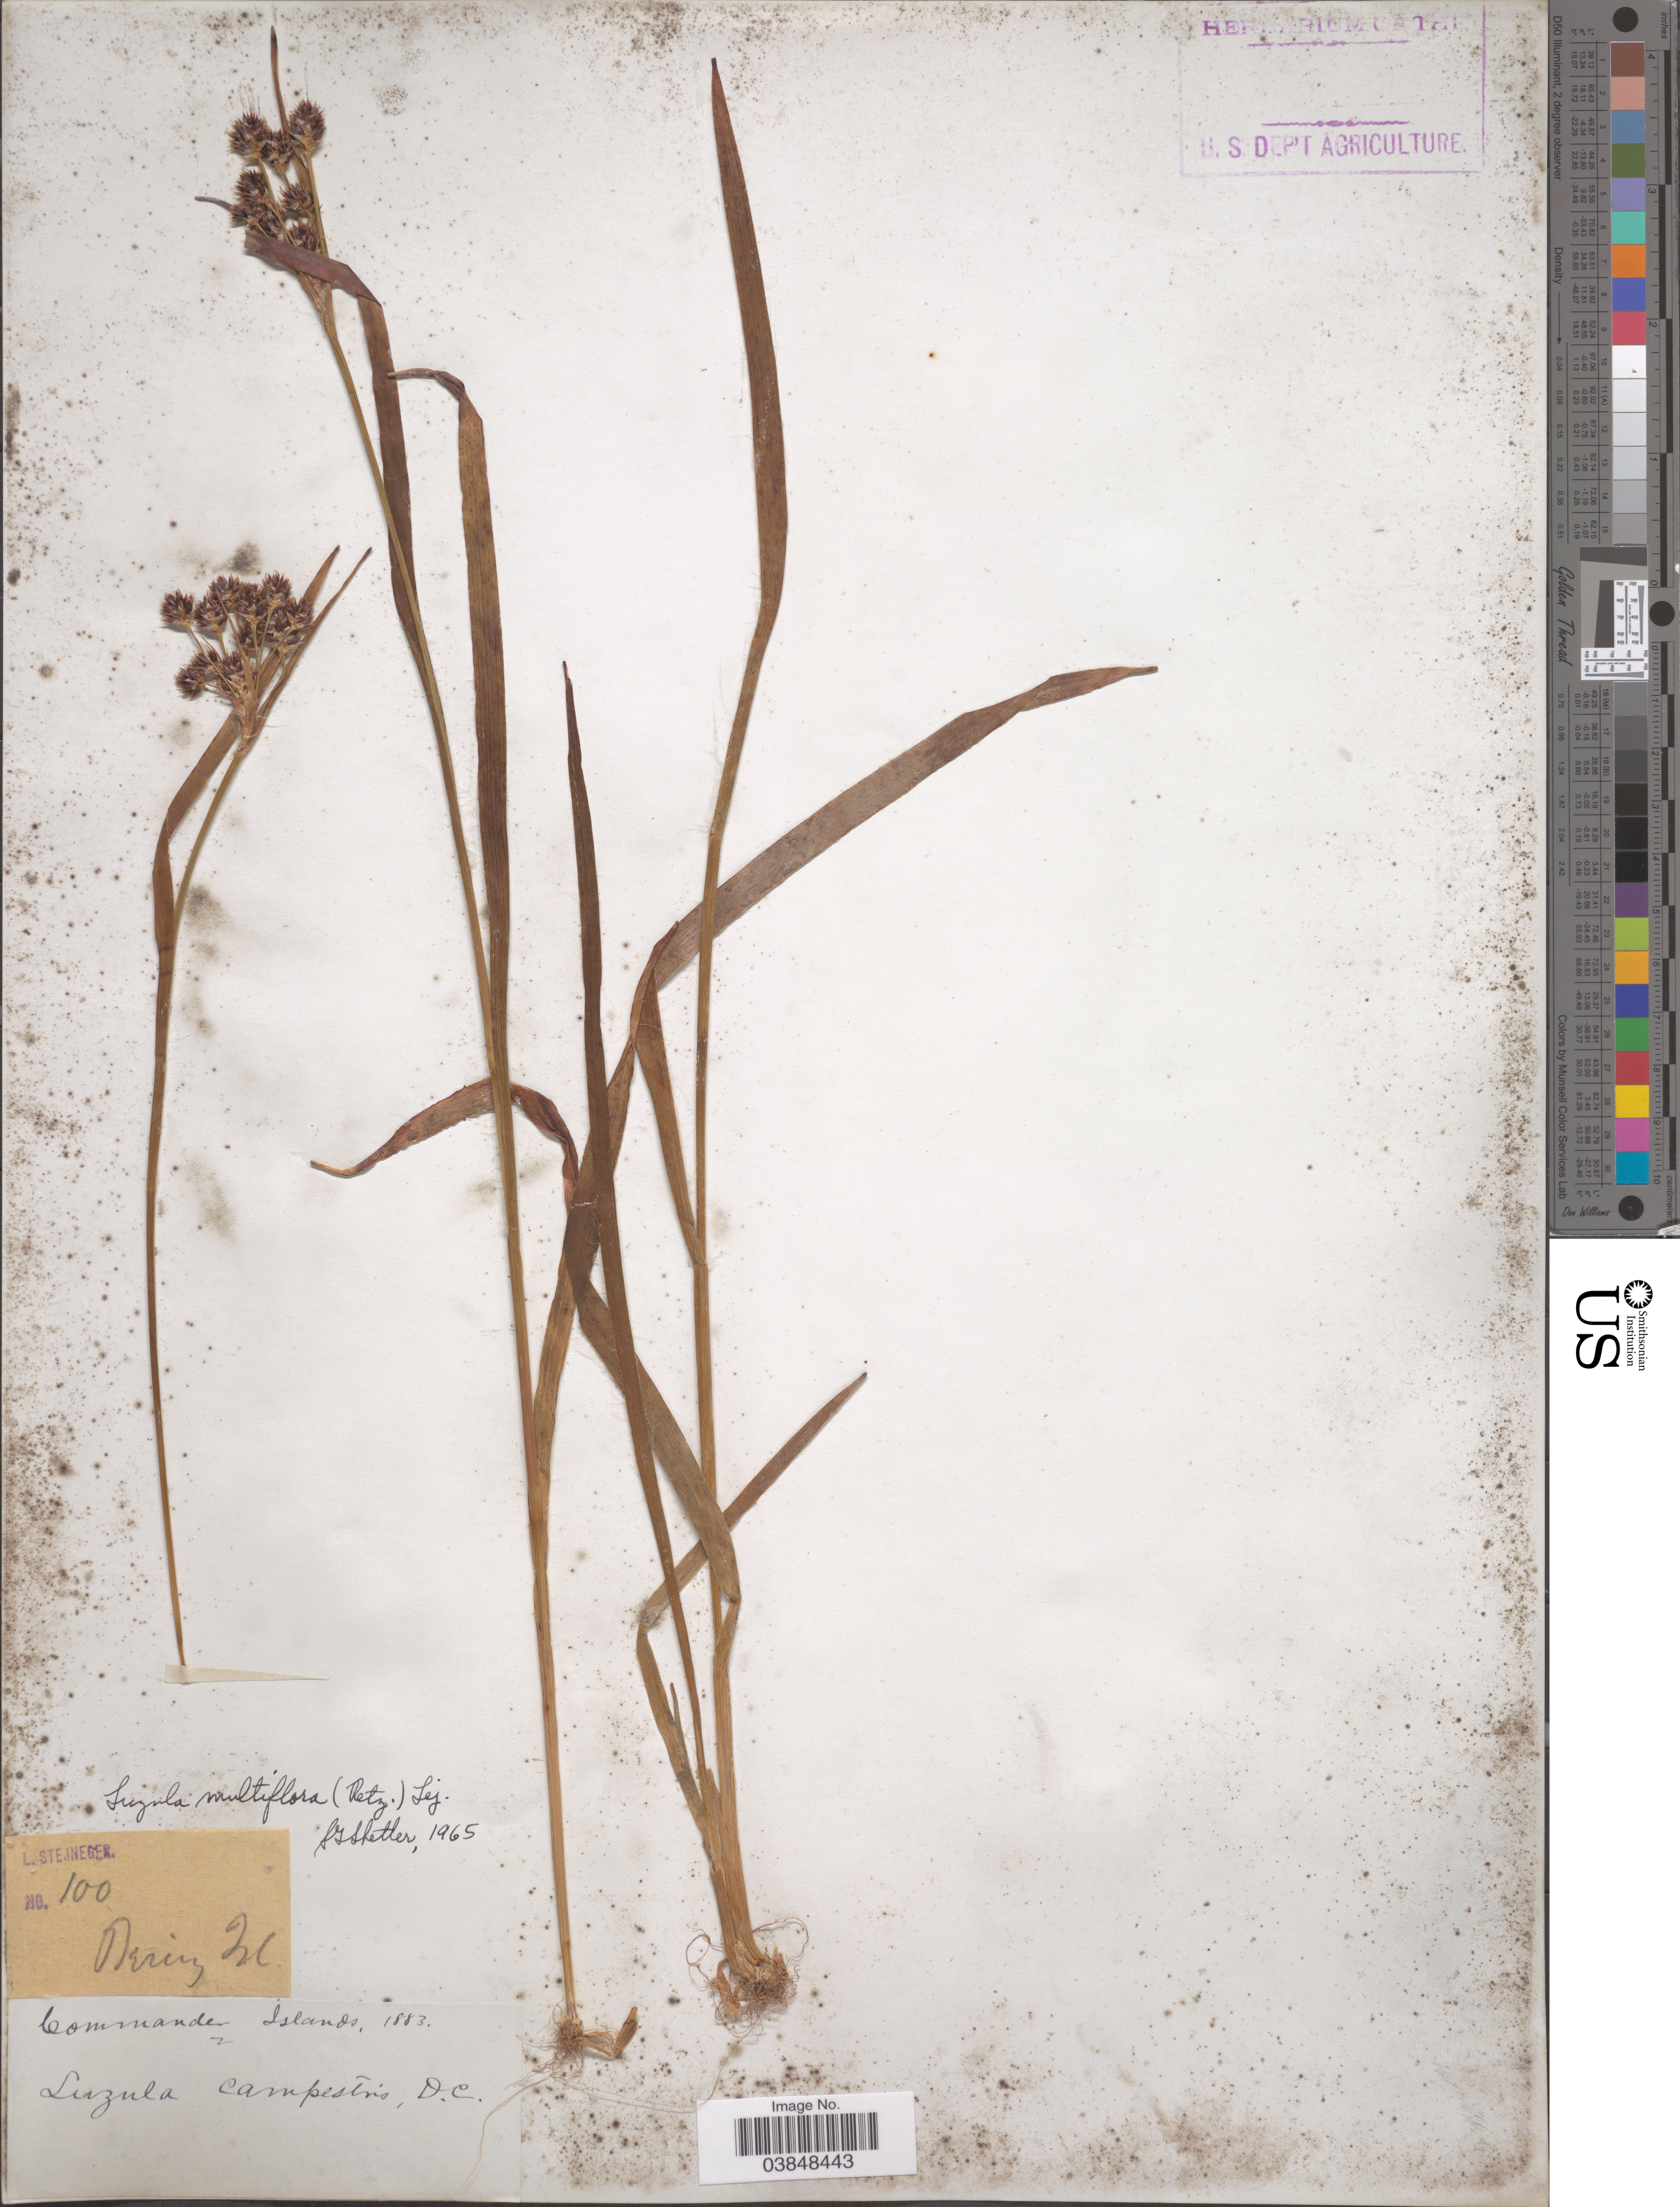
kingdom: Plantae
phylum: Tracheophyta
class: Liliopsida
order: Poales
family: Juncaceae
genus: Luzula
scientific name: Luzula multiflora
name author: (Ehrh.) Lej.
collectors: L. Stejneger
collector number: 100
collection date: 1883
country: Russian Federation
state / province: Kamchatka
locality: Bering Isl. Commander Islands.